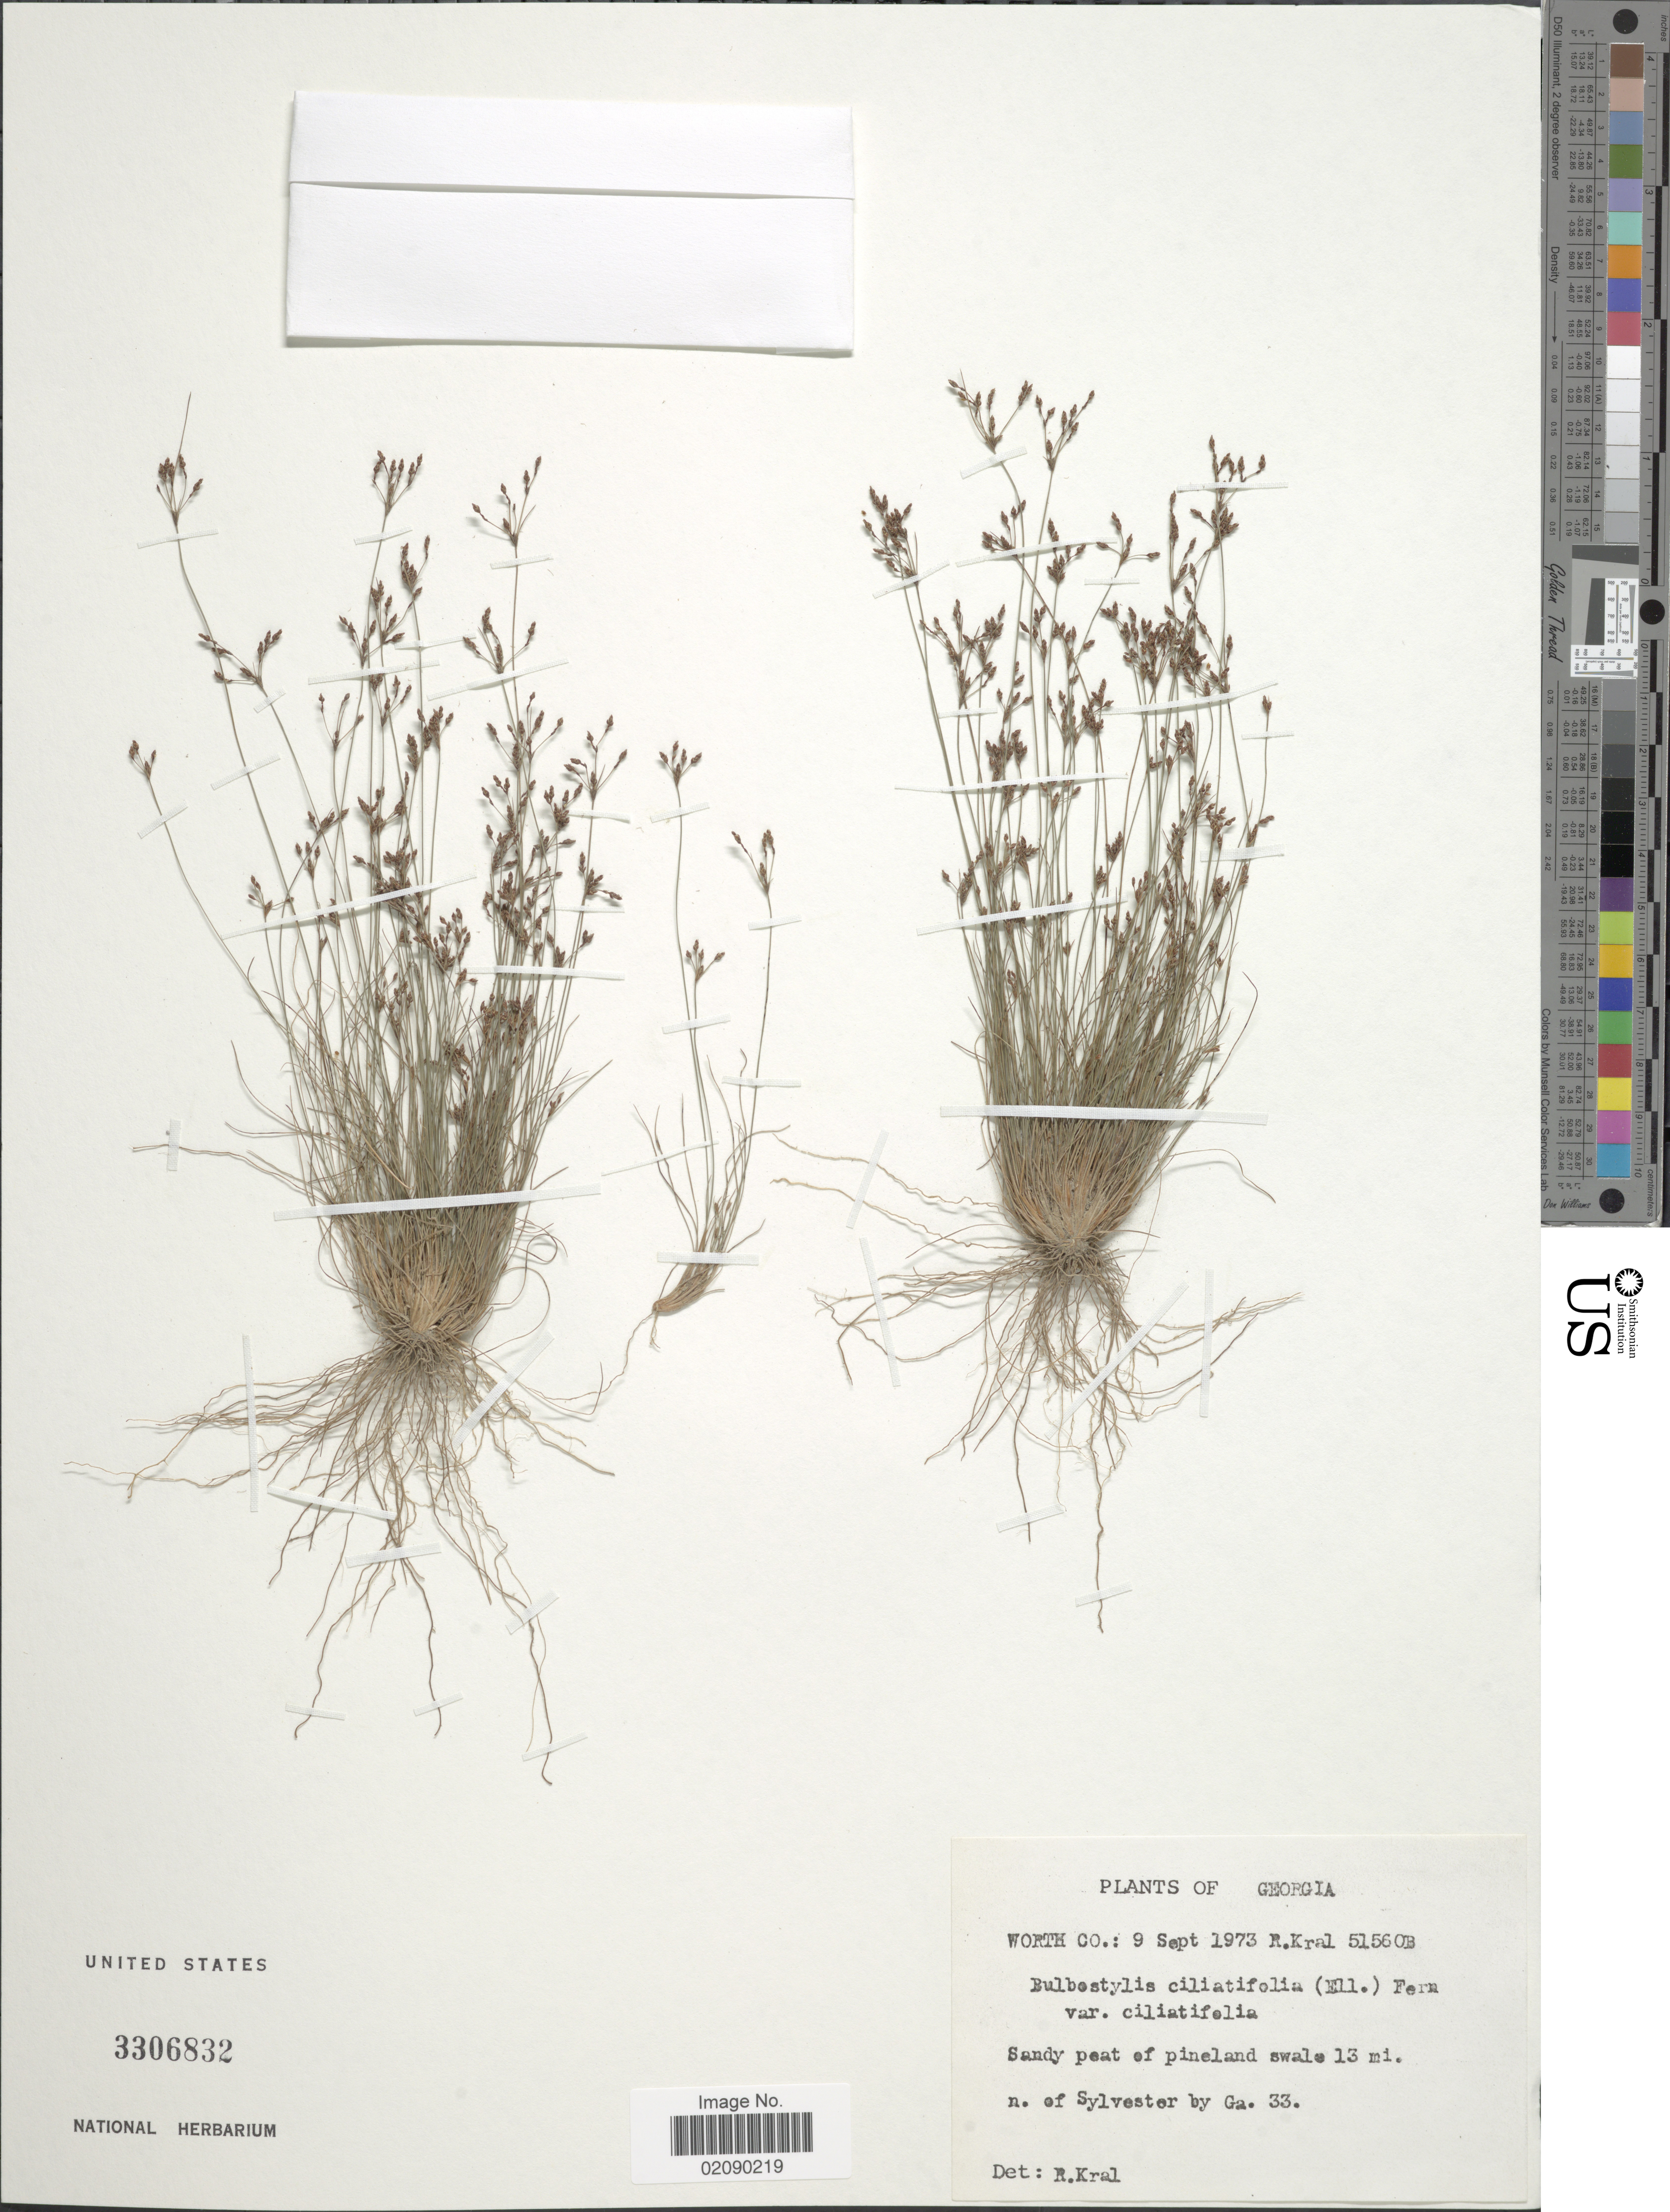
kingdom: Plantae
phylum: Tracheophyta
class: Liliopsida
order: Poales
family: Cyperaceae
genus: Bulbostylis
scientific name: Bulbostylis ciliatifolia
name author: (Elliott) Fernald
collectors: R. Kral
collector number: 51560B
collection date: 1973-09-09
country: United States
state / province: Georgia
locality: Worth Co. 13 mi. n. of Sylvester by Ga. 33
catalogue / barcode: US 3306832